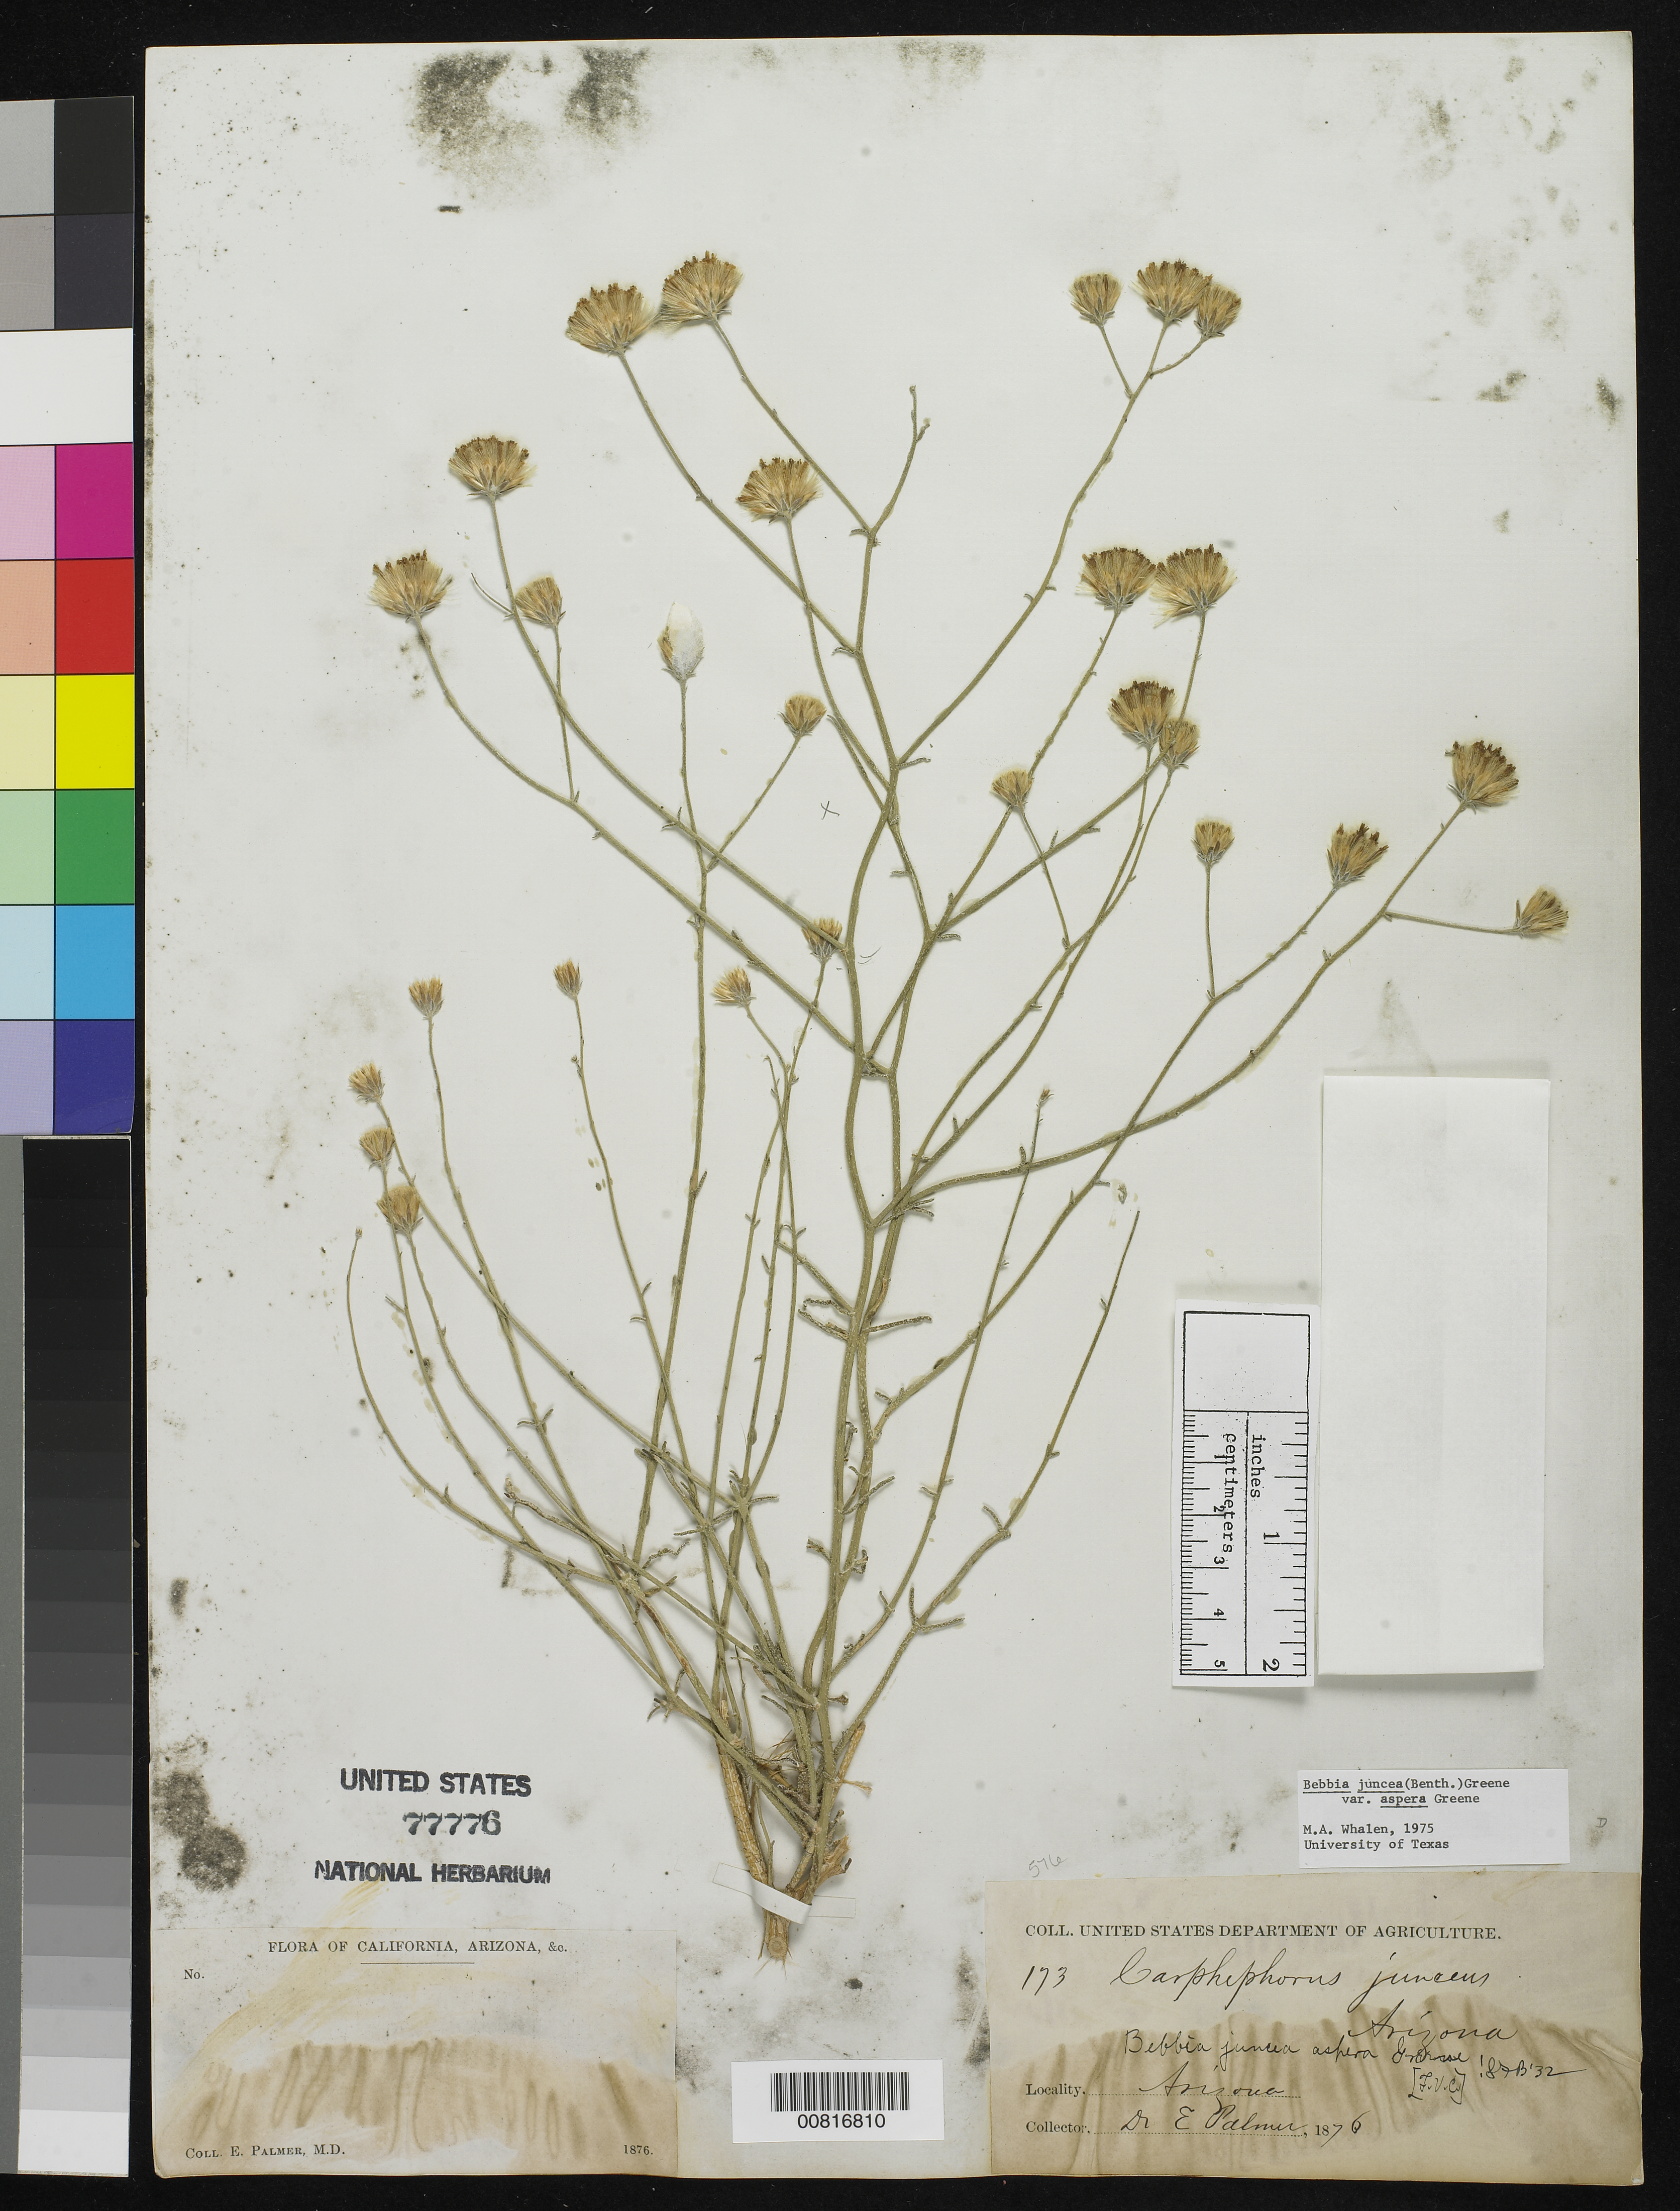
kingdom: Plantae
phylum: Tracheophyta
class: Magnoliopsida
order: Asterales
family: Asteraceae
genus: Bebbia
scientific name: Bebbia juncea var. aspera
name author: Greene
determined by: Whalen, M. A.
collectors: E. Palmer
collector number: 173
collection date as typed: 1876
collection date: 1876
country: United States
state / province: Arizona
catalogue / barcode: US 77776